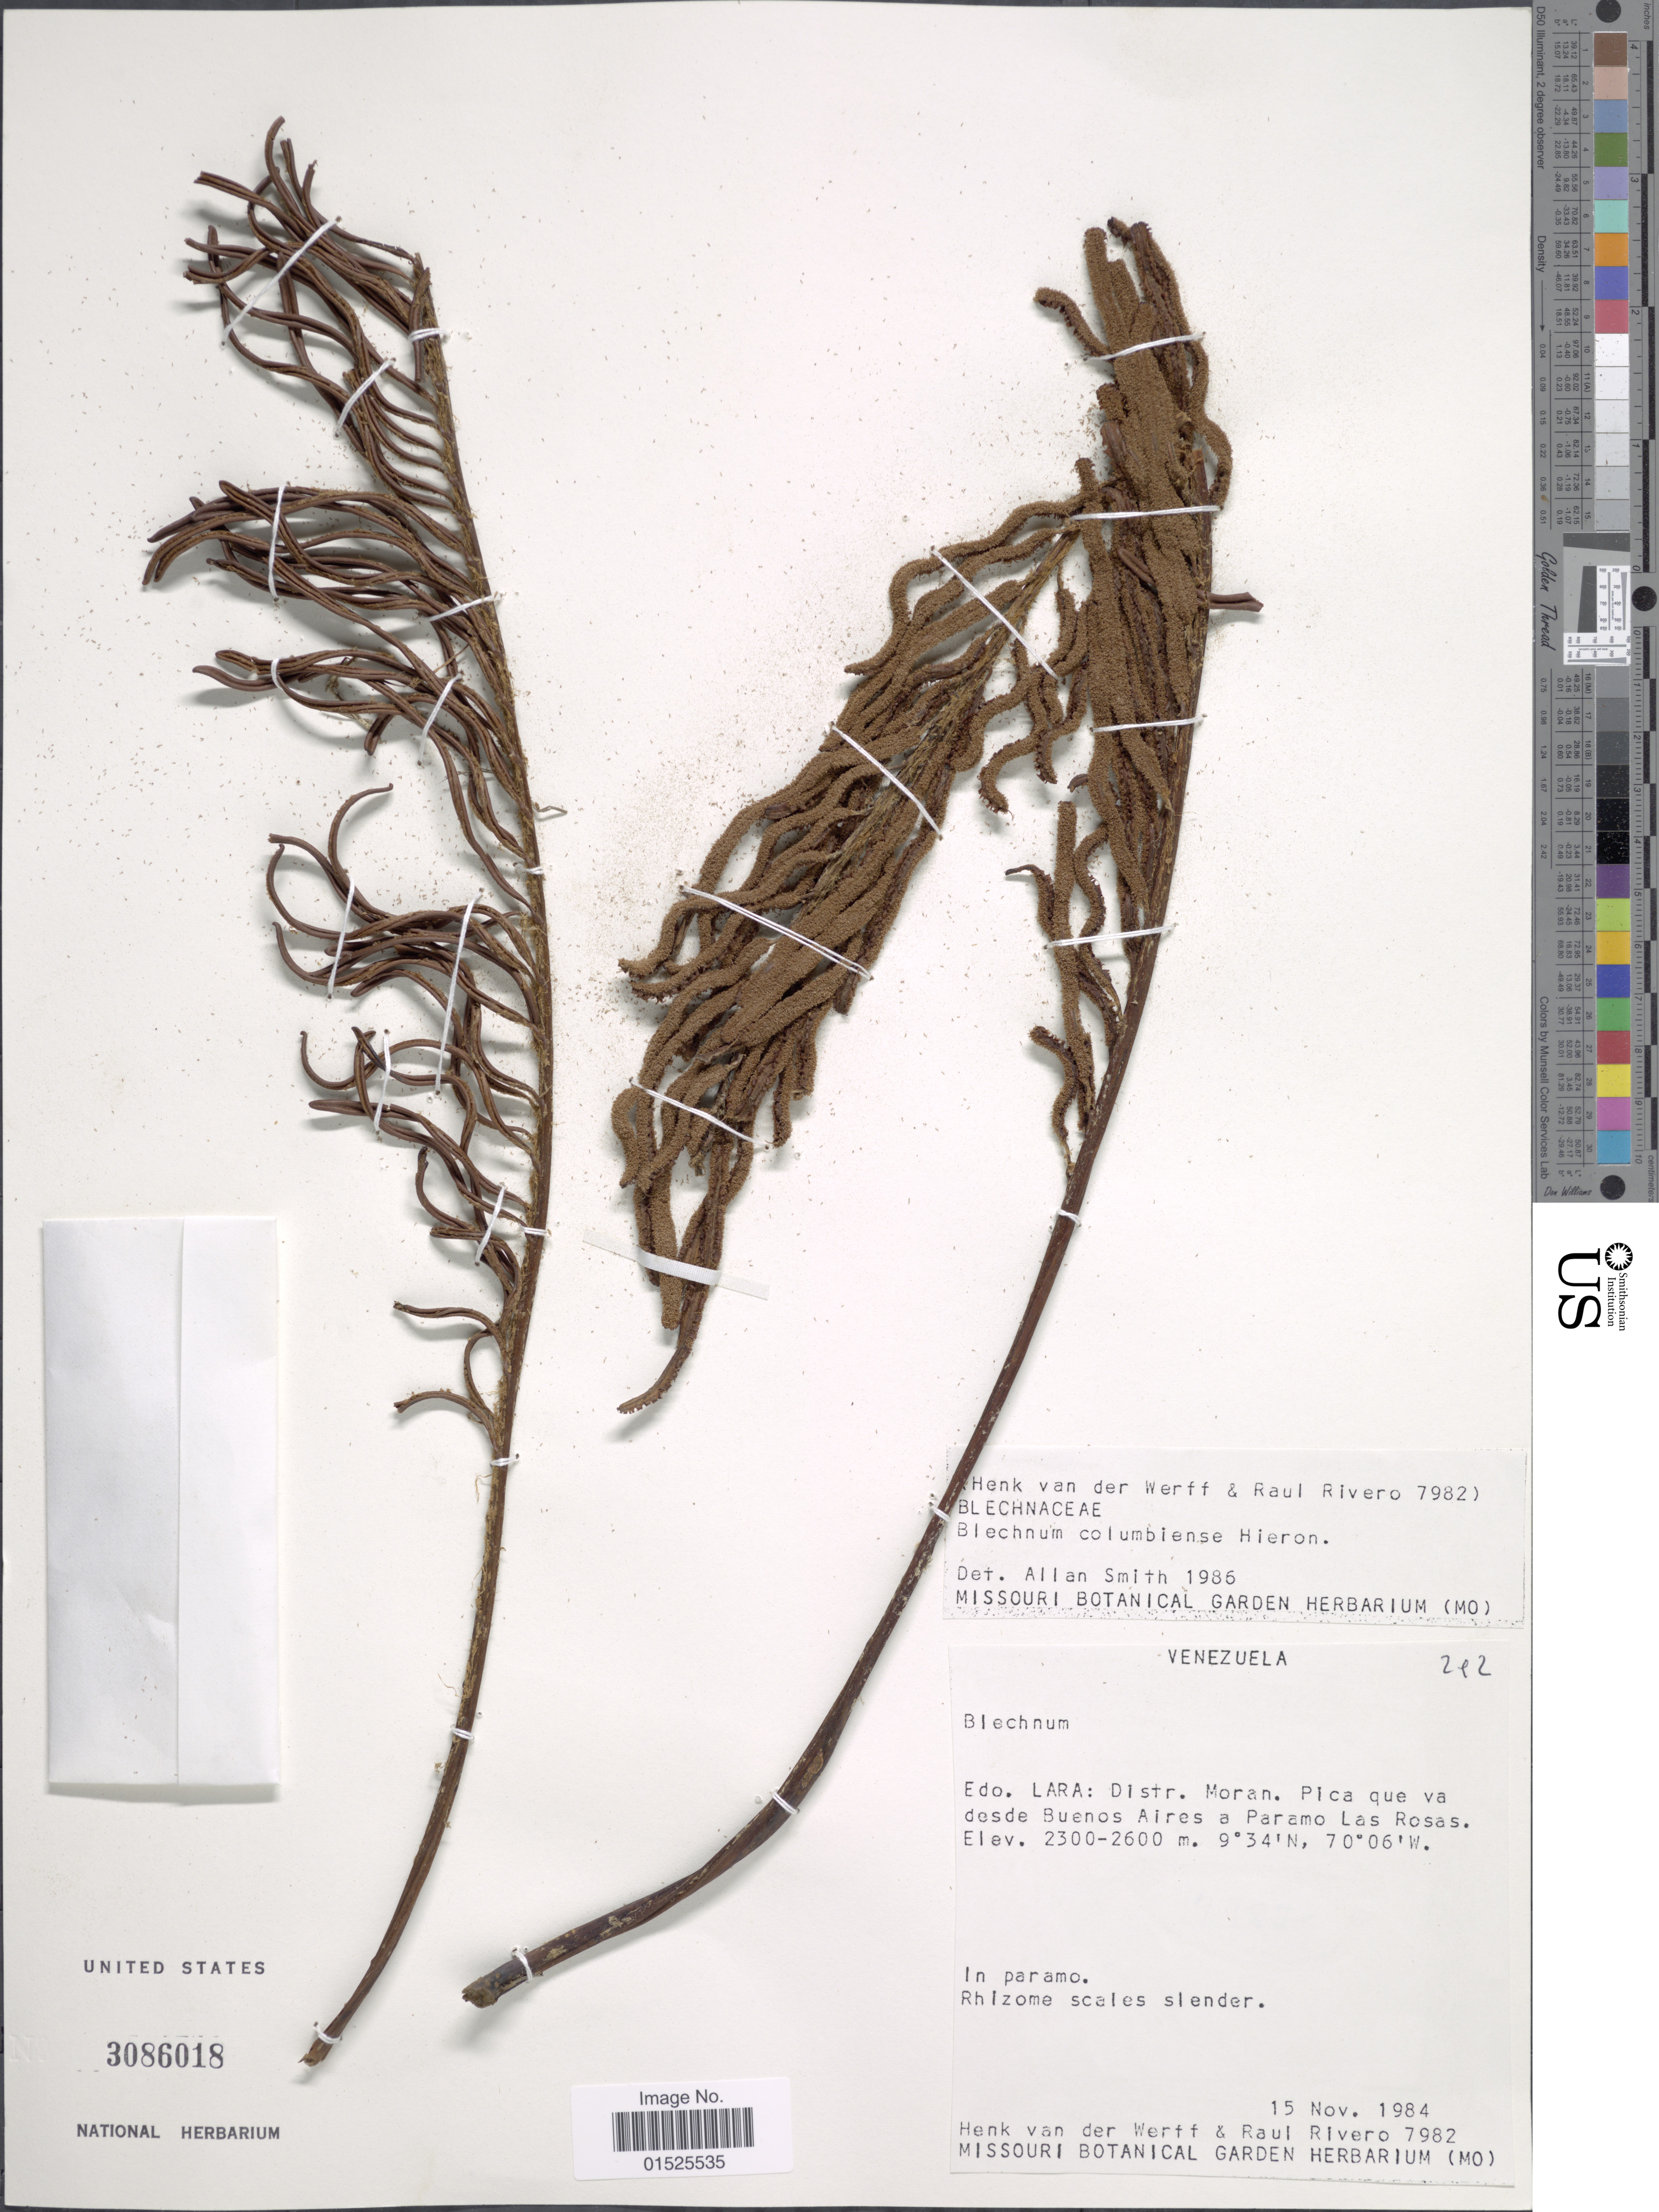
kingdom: Plantae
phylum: Tracheophyta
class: Polypodiopsida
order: Polypodiales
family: Blechnaceae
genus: Blechnum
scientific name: Blechnum columbiense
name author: Hieron.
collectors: H. van der Werff & R. Rivero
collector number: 212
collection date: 1984-11-15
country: Venezuela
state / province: Lara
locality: Distr. Moran. Pica que van desde Buenos Aires a Paramo Las Rosas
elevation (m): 2300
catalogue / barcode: US 3086018